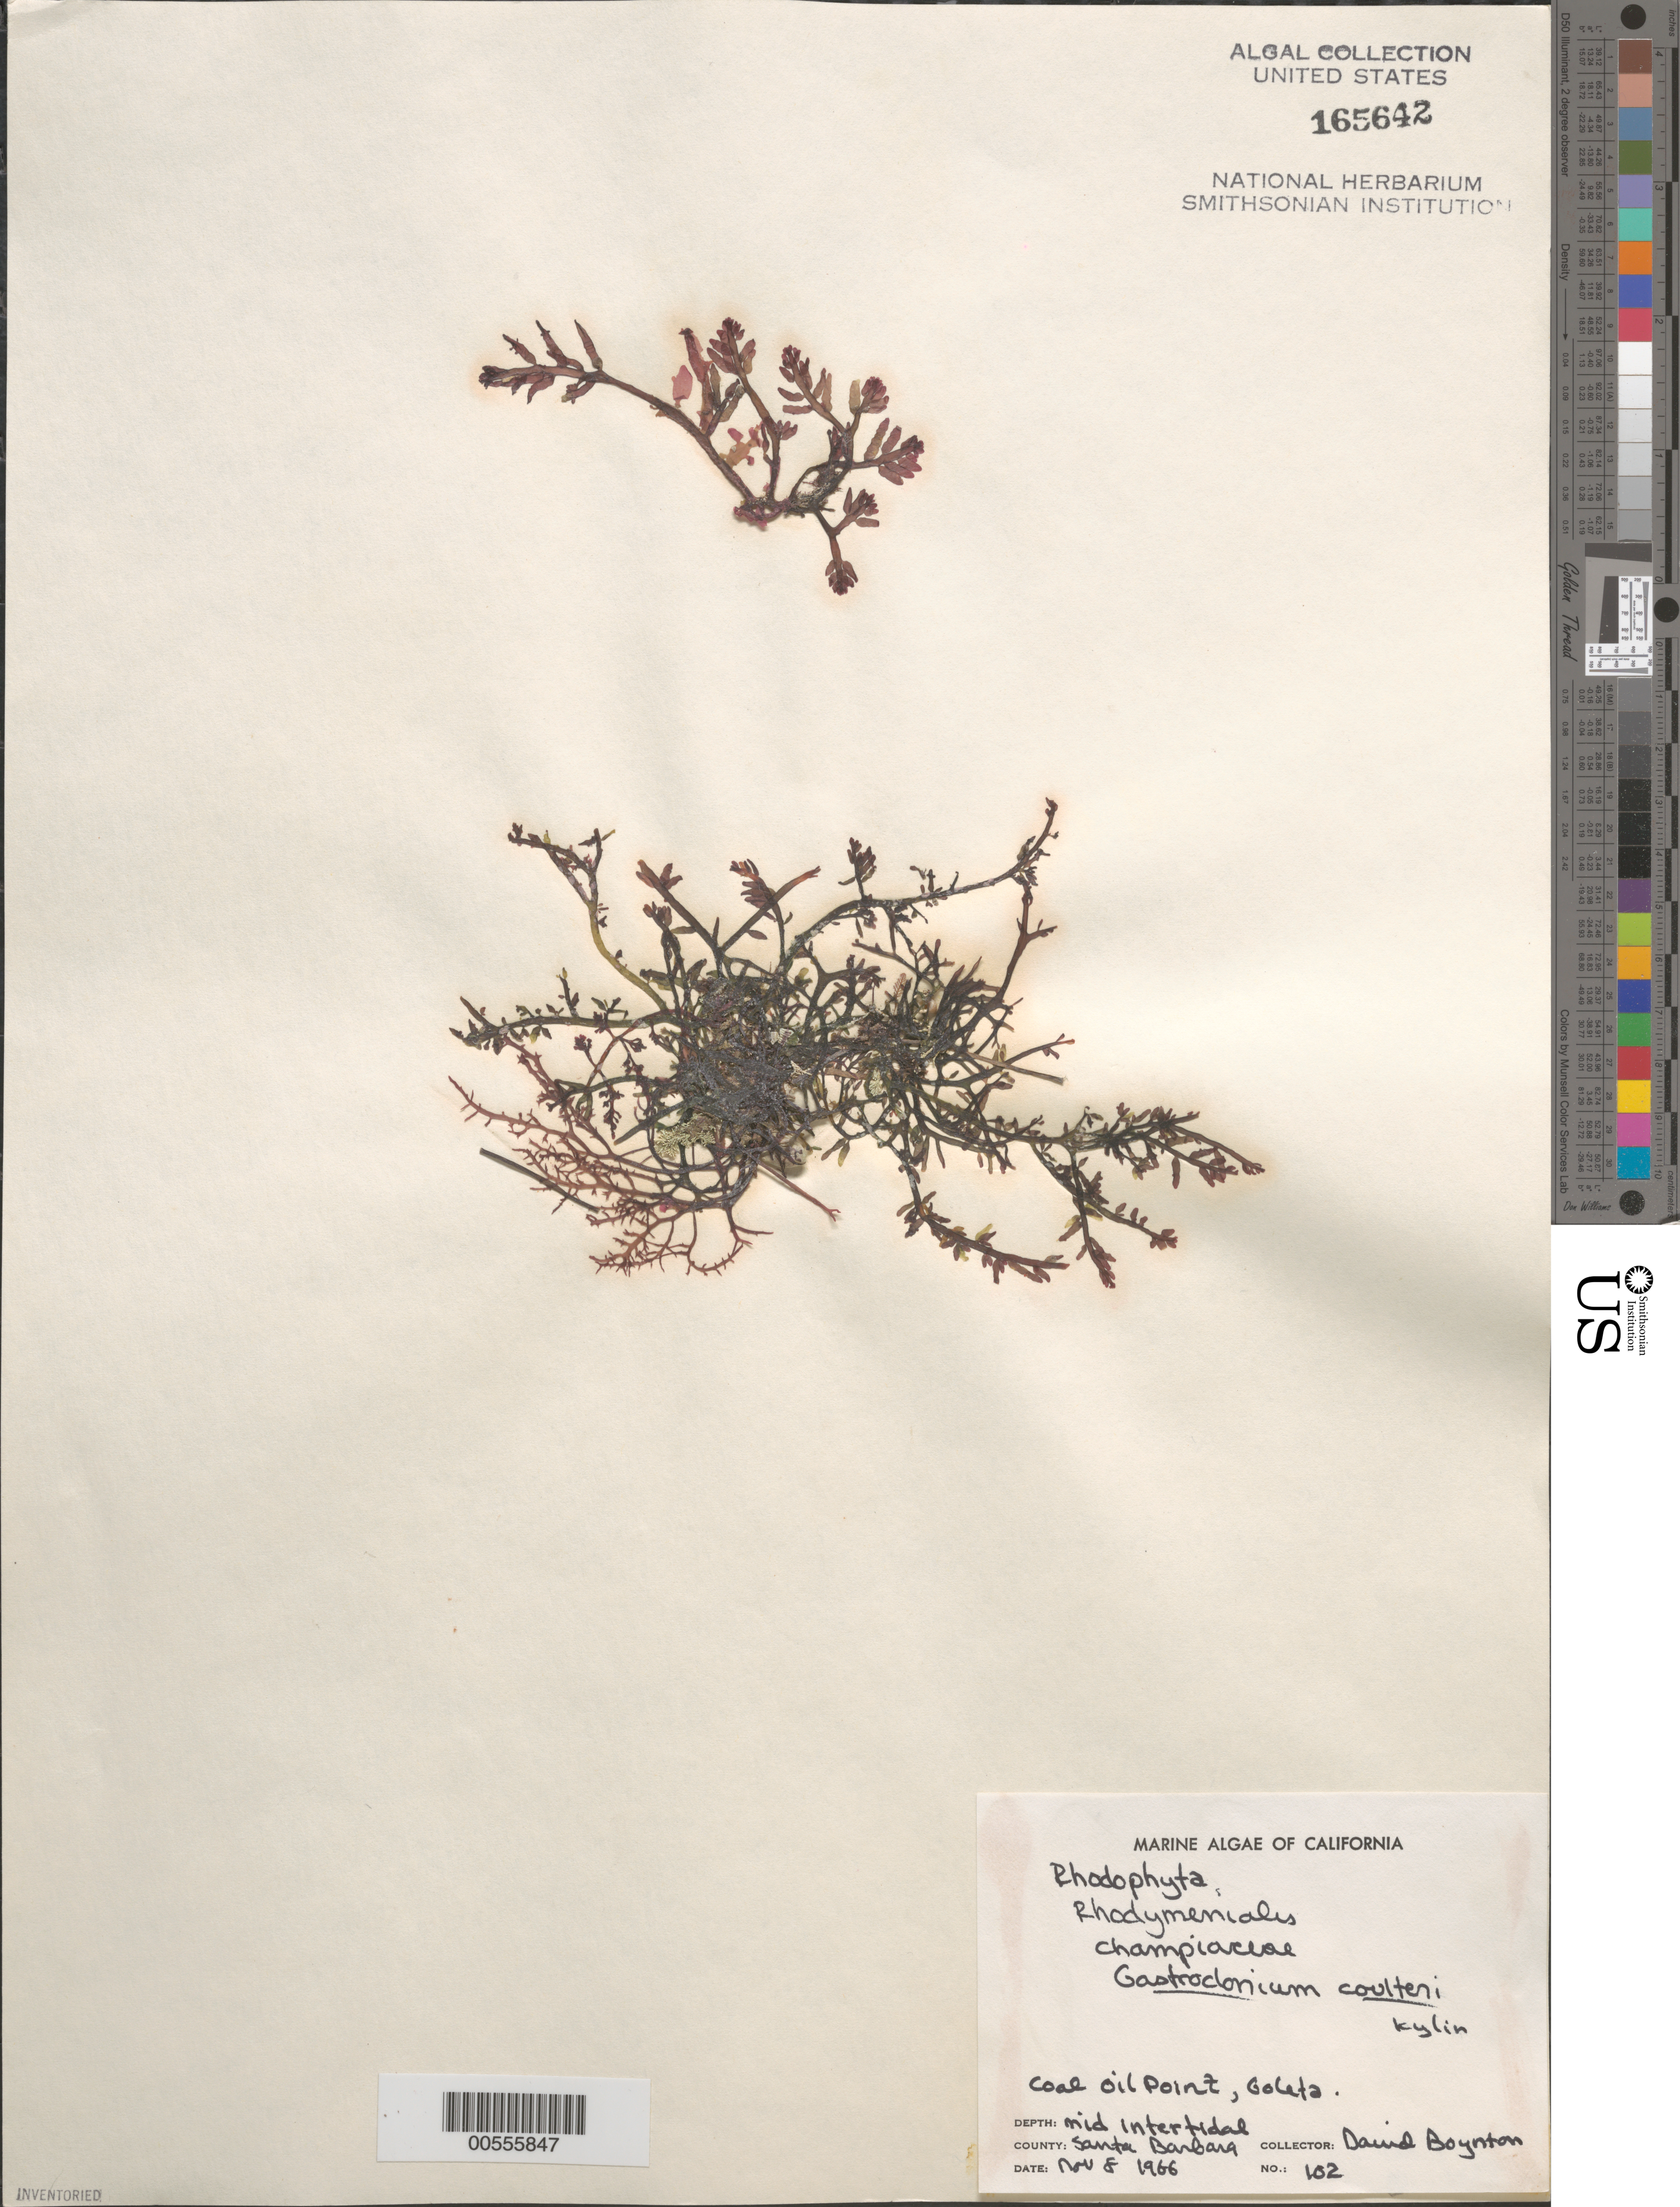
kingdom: Plantae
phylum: Rhodophyta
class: Florideophyceae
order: Rhodymeniales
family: Champiaceae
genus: Neogastroclonium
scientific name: Neogastroclonium subarticulatum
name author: (Turner) L. Le Gall et al.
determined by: Algae name updating Project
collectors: D. Boynton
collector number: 102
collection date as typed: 08 Nov 1966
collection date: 1966-11-08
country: United States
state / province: California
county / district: Santa Barbara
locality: Coal Oil Point, Goleta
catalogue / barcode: US 165642